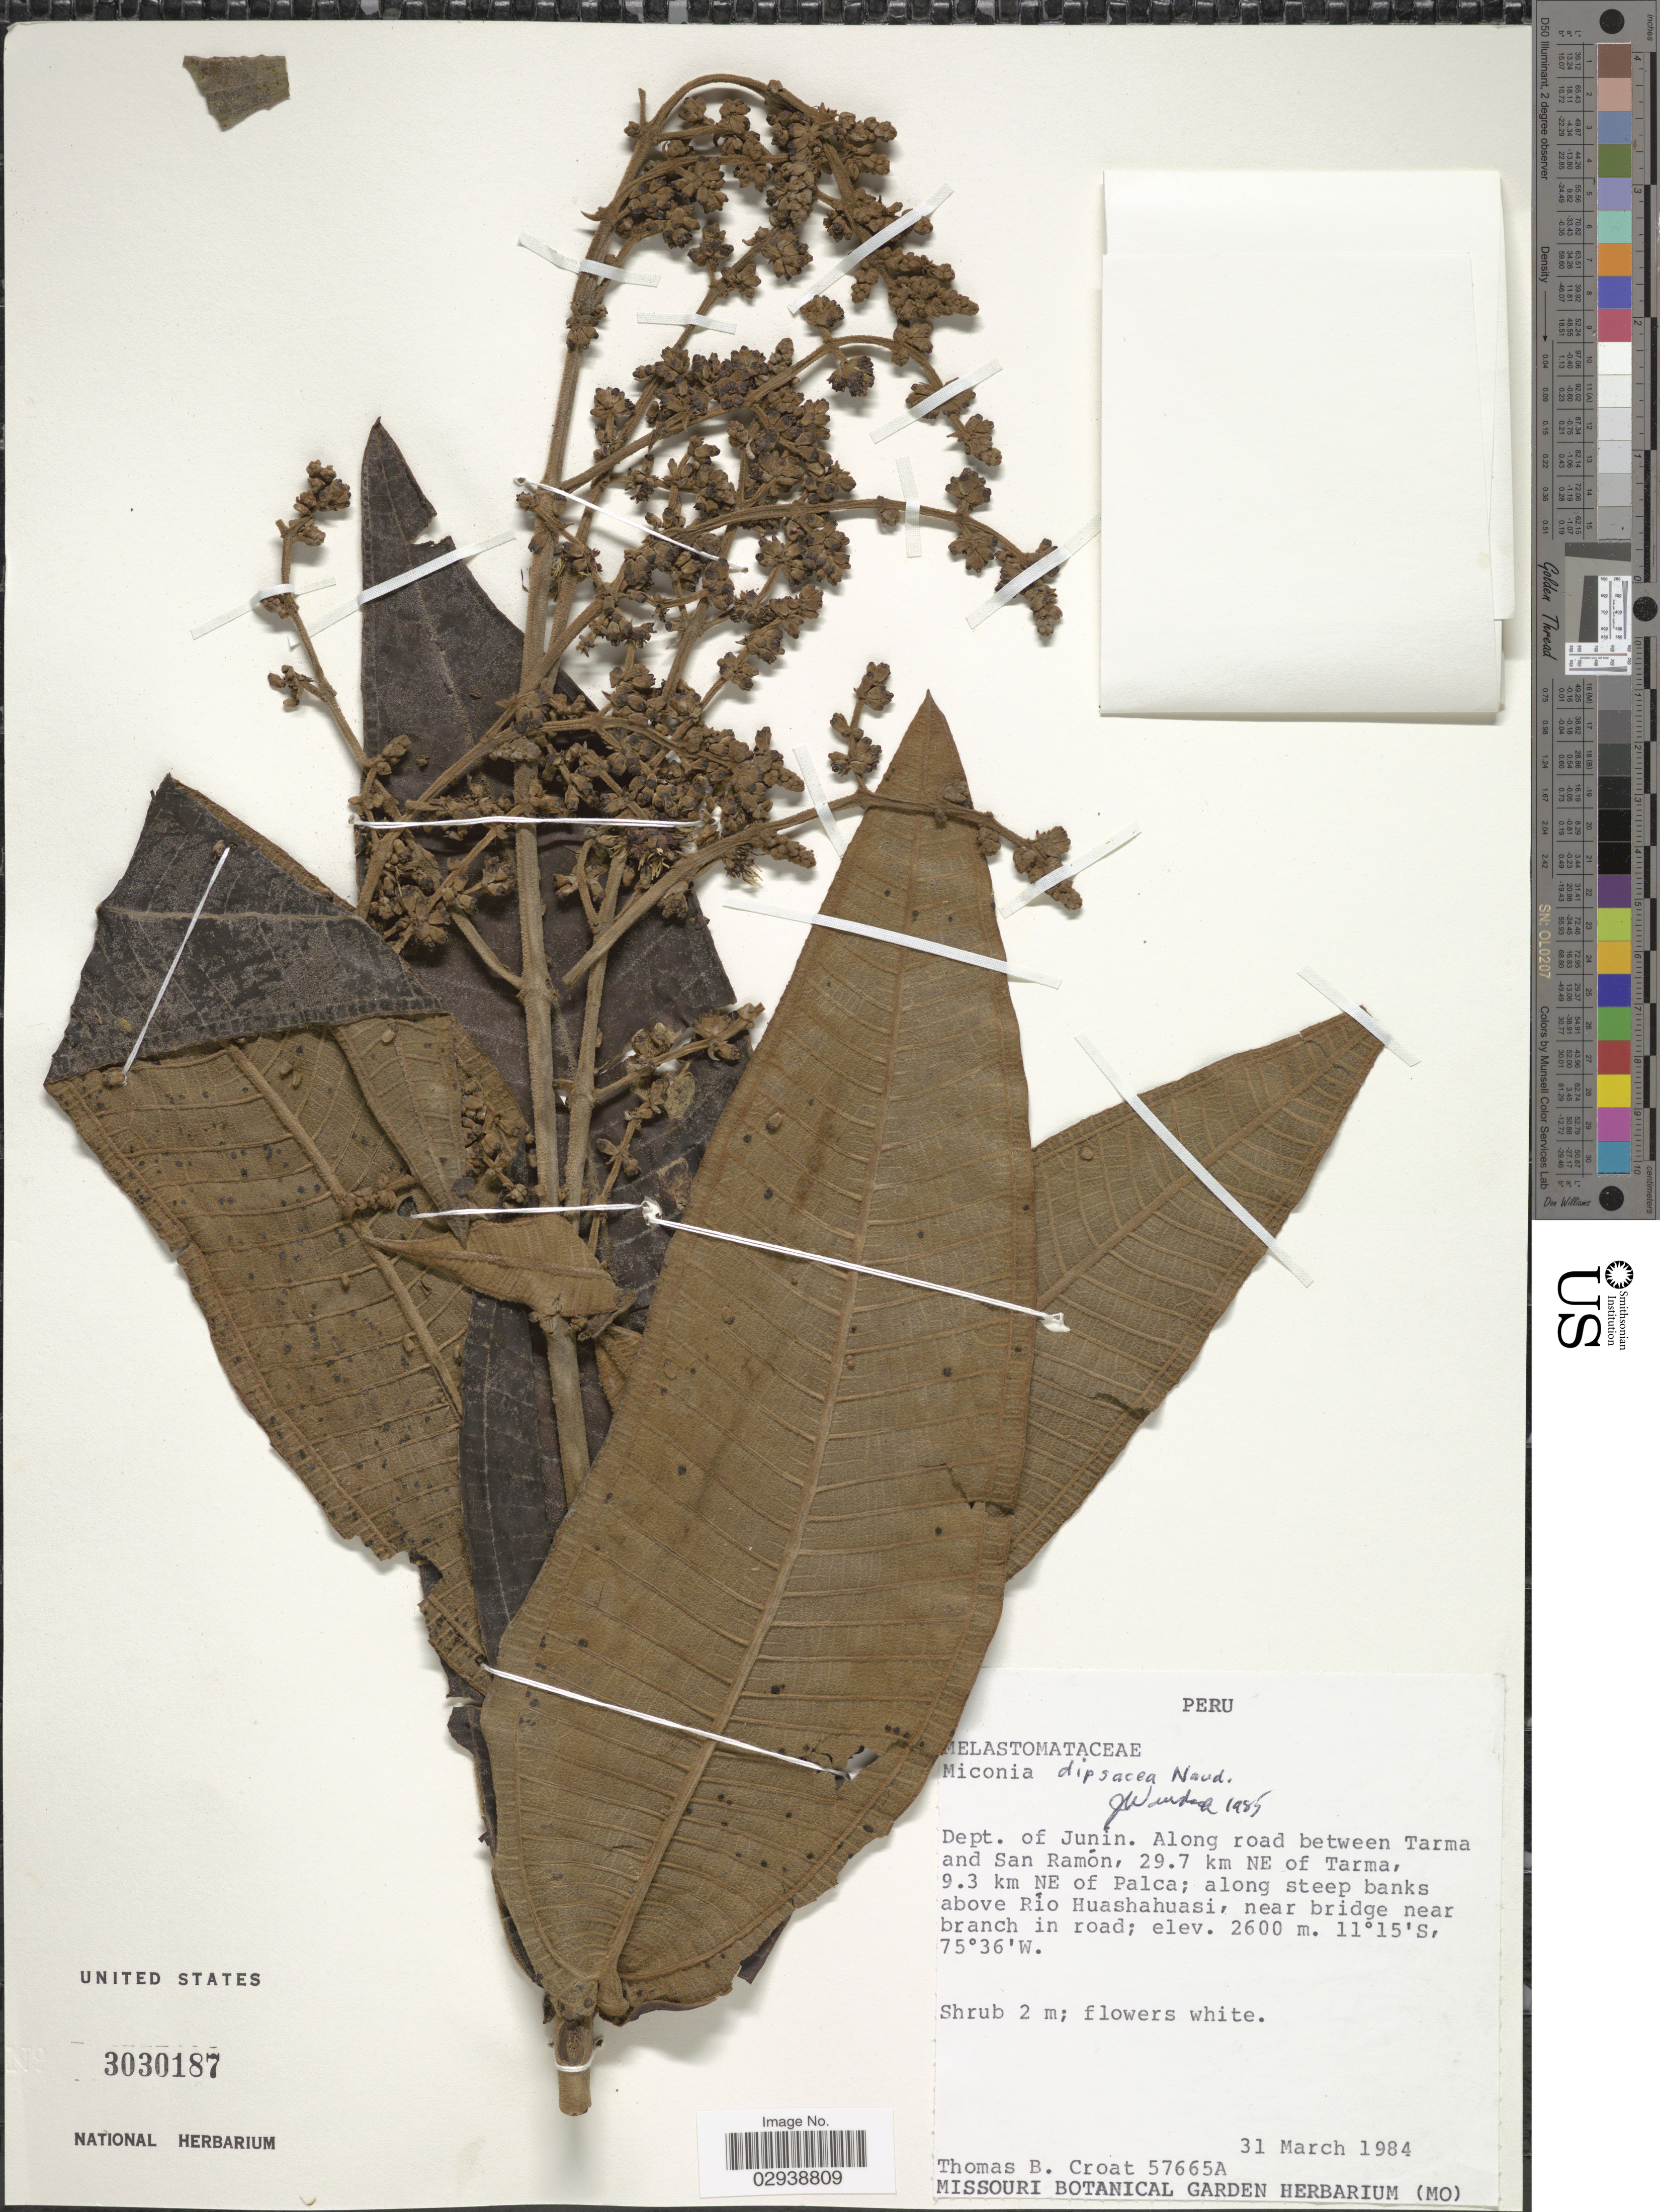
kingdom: Plantae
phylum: Tracheophyta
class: Magnoliopsida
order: Myrtales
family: Melastomataceae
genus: Miconia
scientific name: Miconia dipsacea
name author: Naudin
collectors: T. B. Croat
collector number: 57665A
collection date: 1984-03-31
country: Peru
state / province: Junín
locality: Dept. of Junin, Along road between Tarma and San Ramón, 29.7 km NE of Tarma, 9.3 km NE of Palca; along steep banks above Rio Huashahuasi, near bridge near branch in road.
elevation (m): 2600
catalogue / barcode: US 3030187